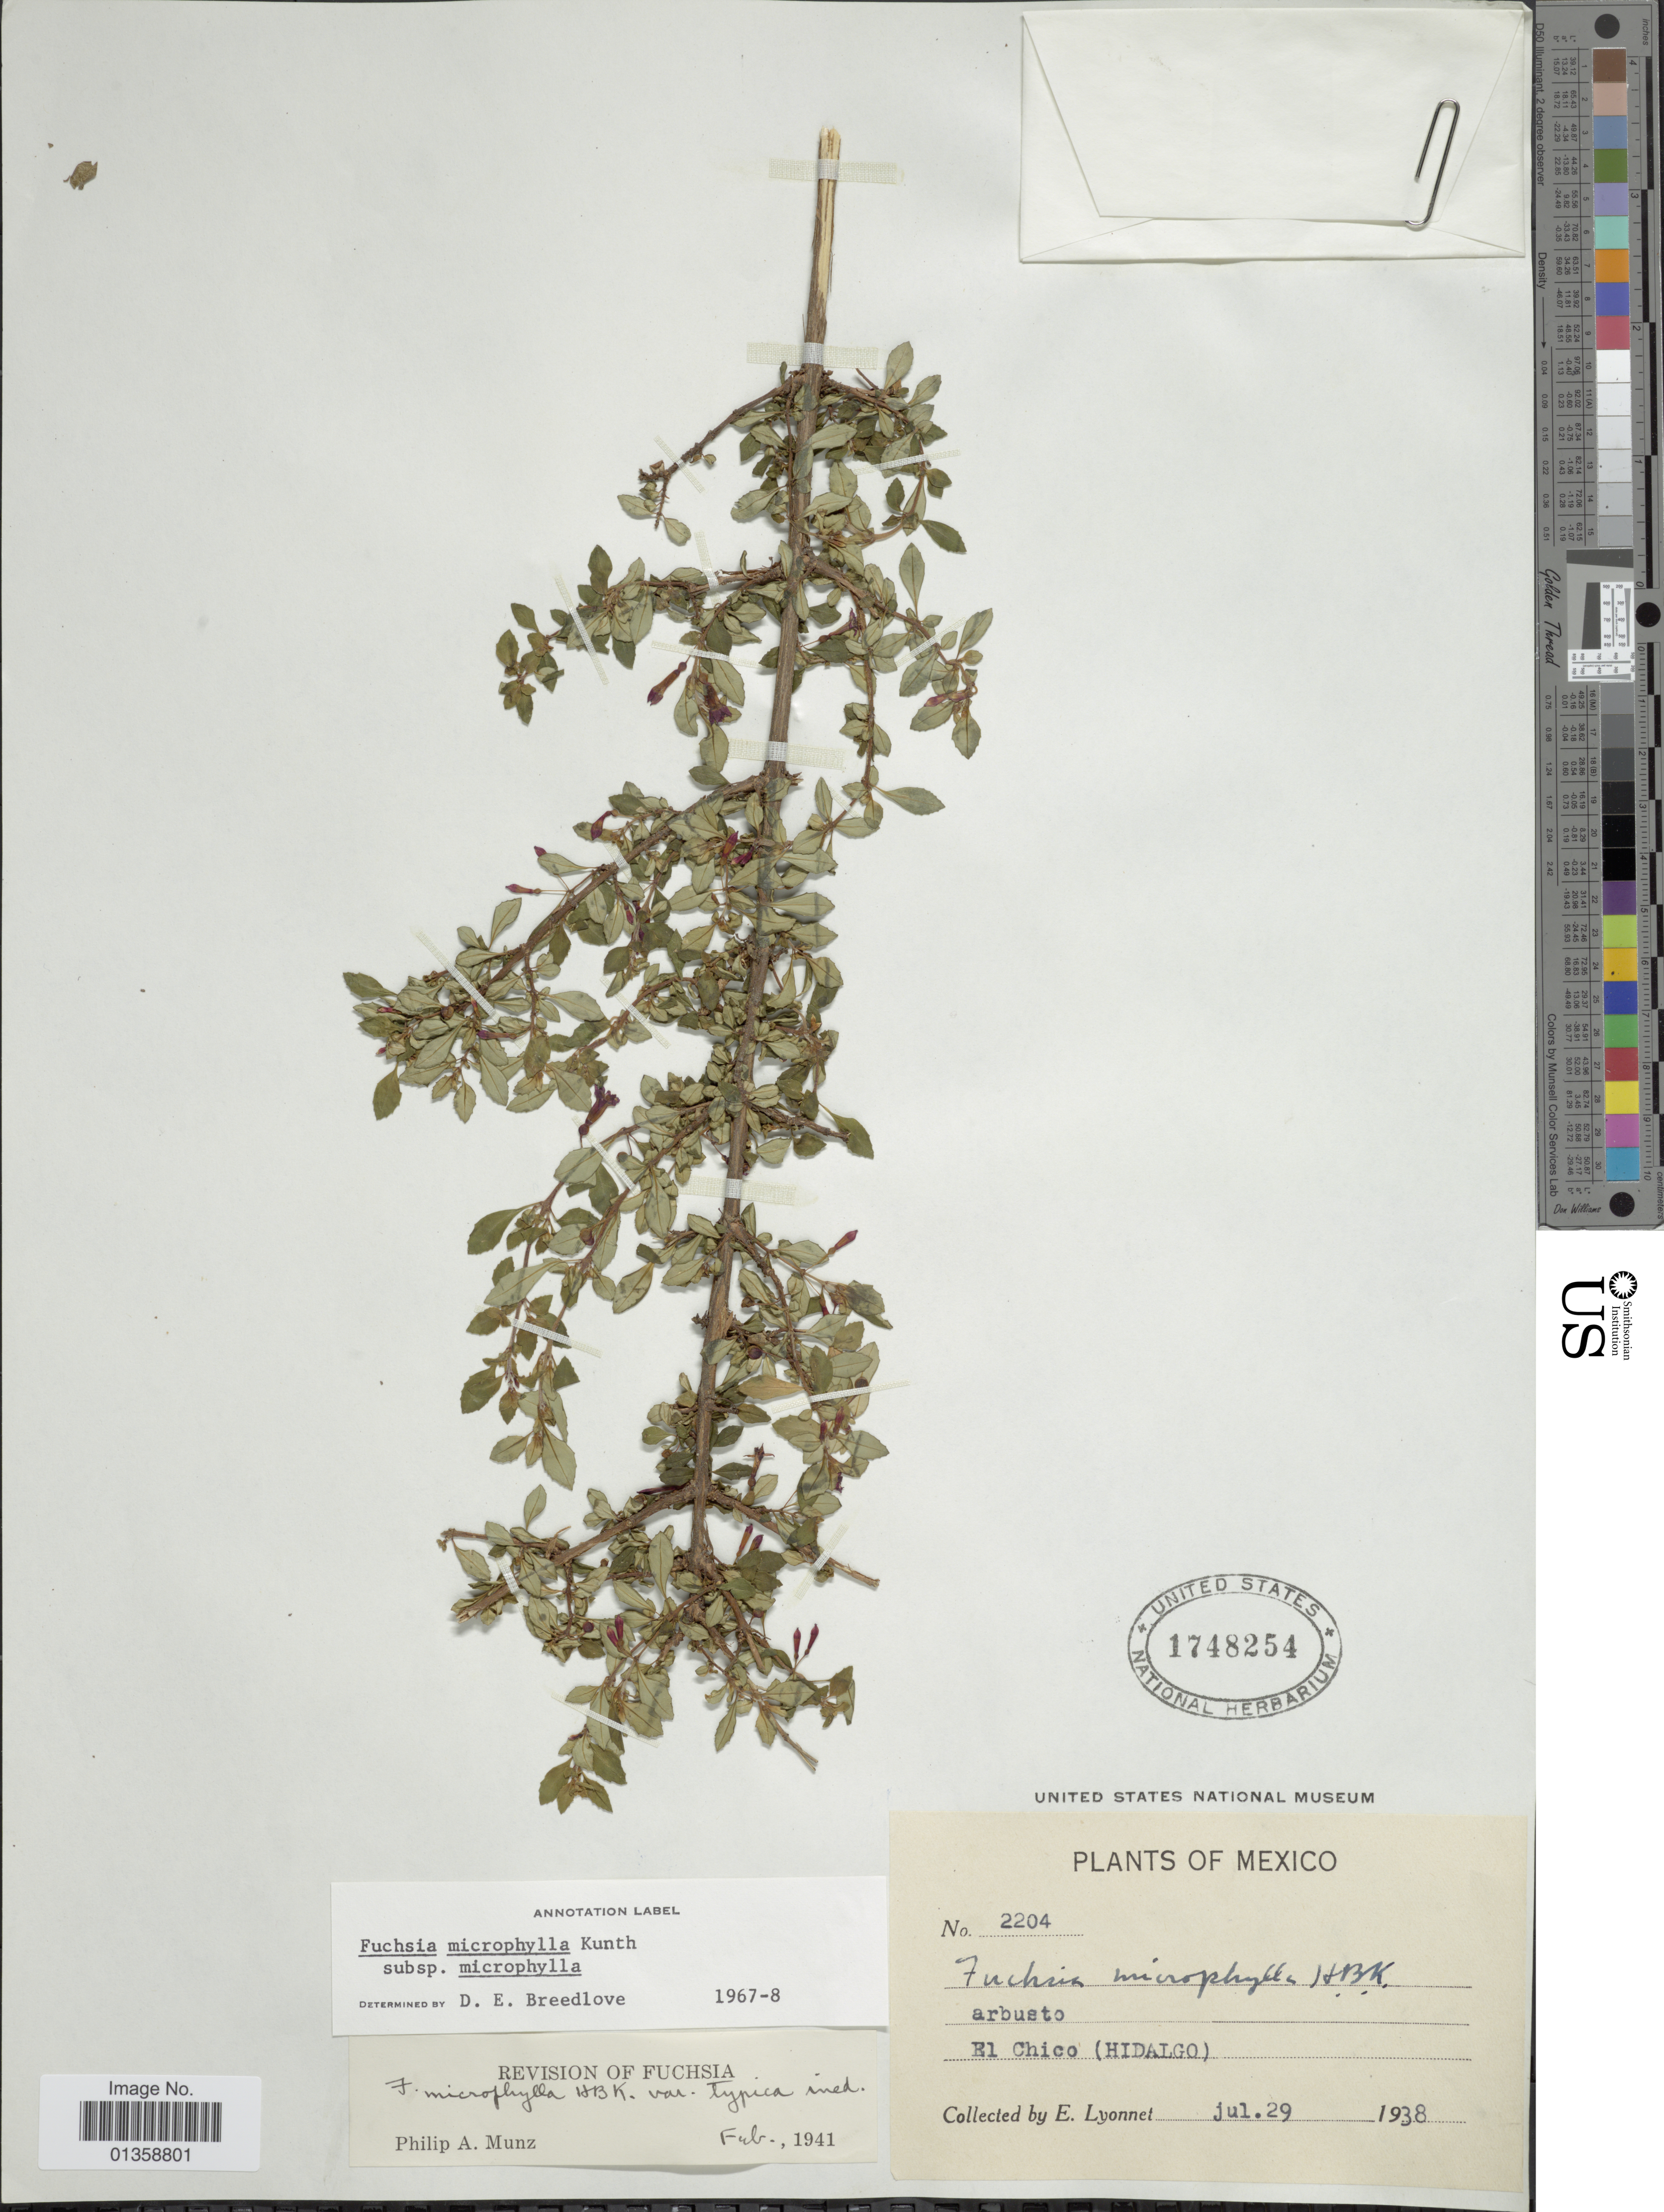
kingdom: Plantae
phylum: Tracheophyta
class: Magnoliopsida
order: Myrtales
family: Onagraceae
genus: Fuchsia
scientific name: Fuchsia microphylla subsp. microphylla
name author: Kunth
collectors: E. Lyonnet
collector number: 2204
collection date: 1938-07-29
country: Mexico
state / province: Hidalgo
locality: El Chico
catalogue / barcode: US 1748254